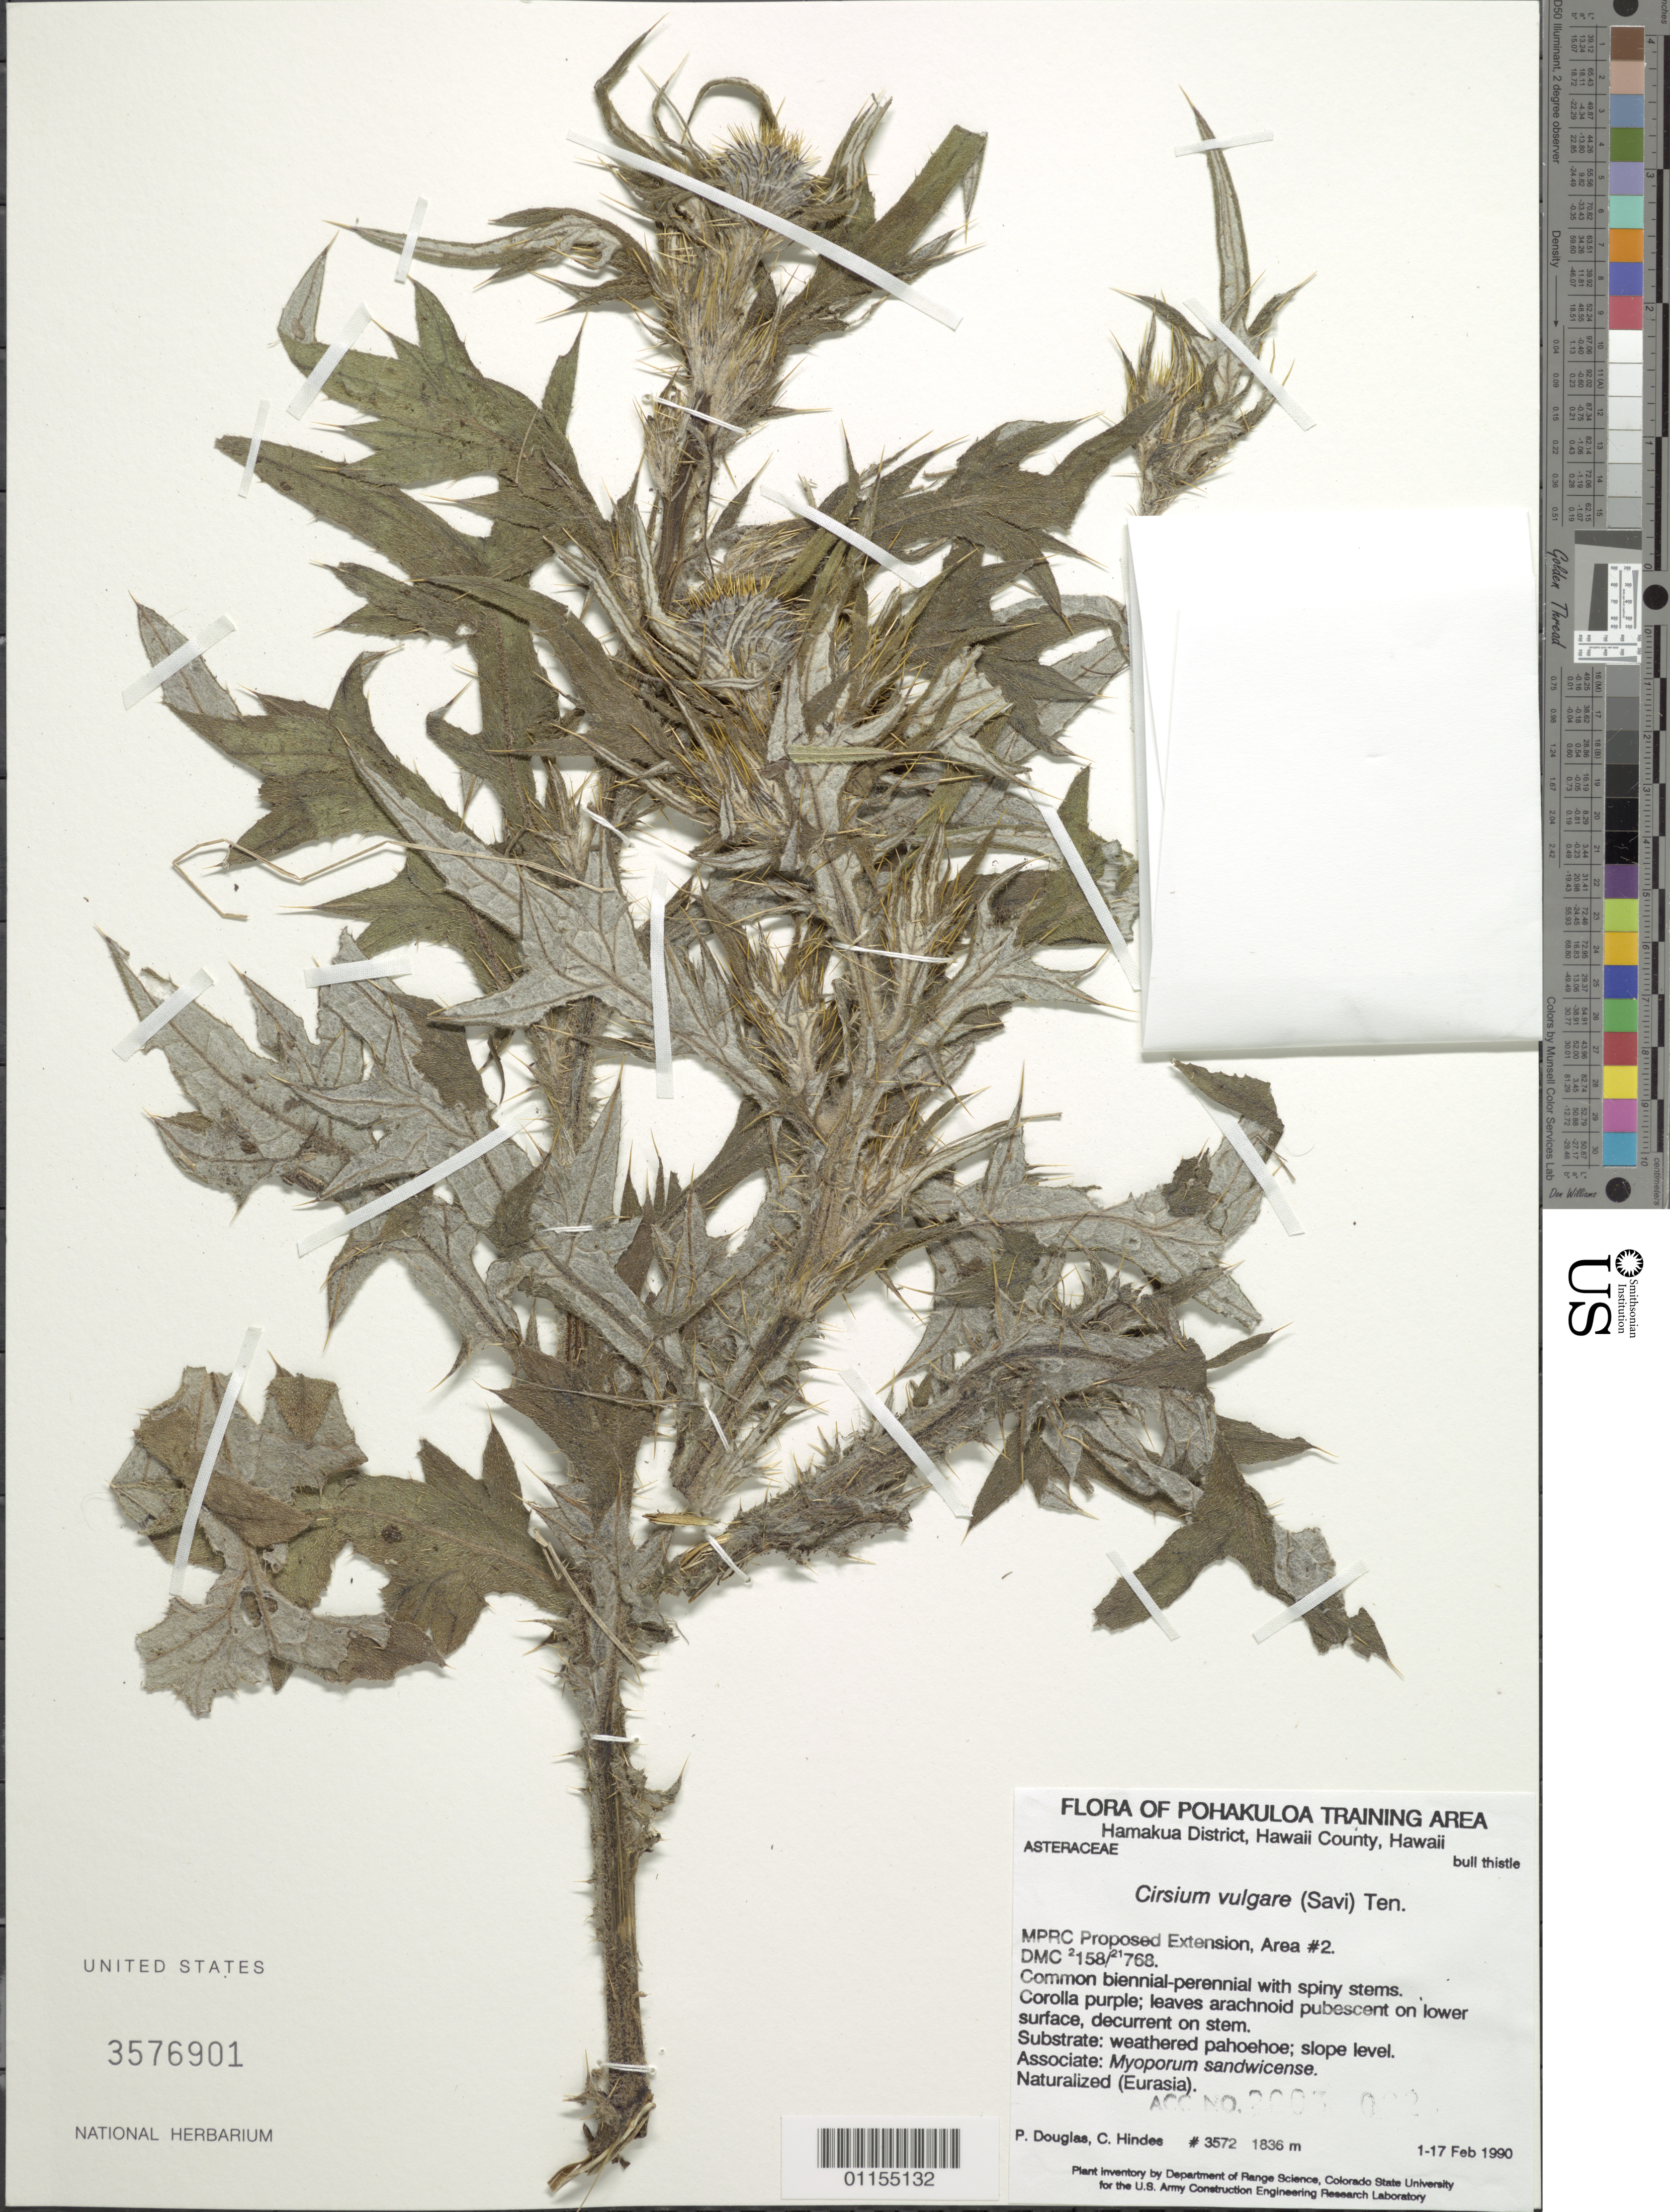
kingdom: Plantae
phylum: Tracheophyta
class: Magnoliopsida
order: Asterales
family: Asteraceae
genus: Cirsium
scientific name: Cirsium vulgare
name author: (Savi) Ten.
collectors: P. Douglas & C. Hindes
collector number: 3572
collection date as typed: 1 Feb 1990 to 17 Feb 1990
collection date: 1990-02-01/1990-02-17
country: United States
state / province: Hawaii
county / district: Hawaii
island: Hawaii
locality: Hamakua District, MPRC Proposed Extension, Area #2. DMC 2.158/21.768.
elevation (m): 1836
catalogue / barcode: US 3576901